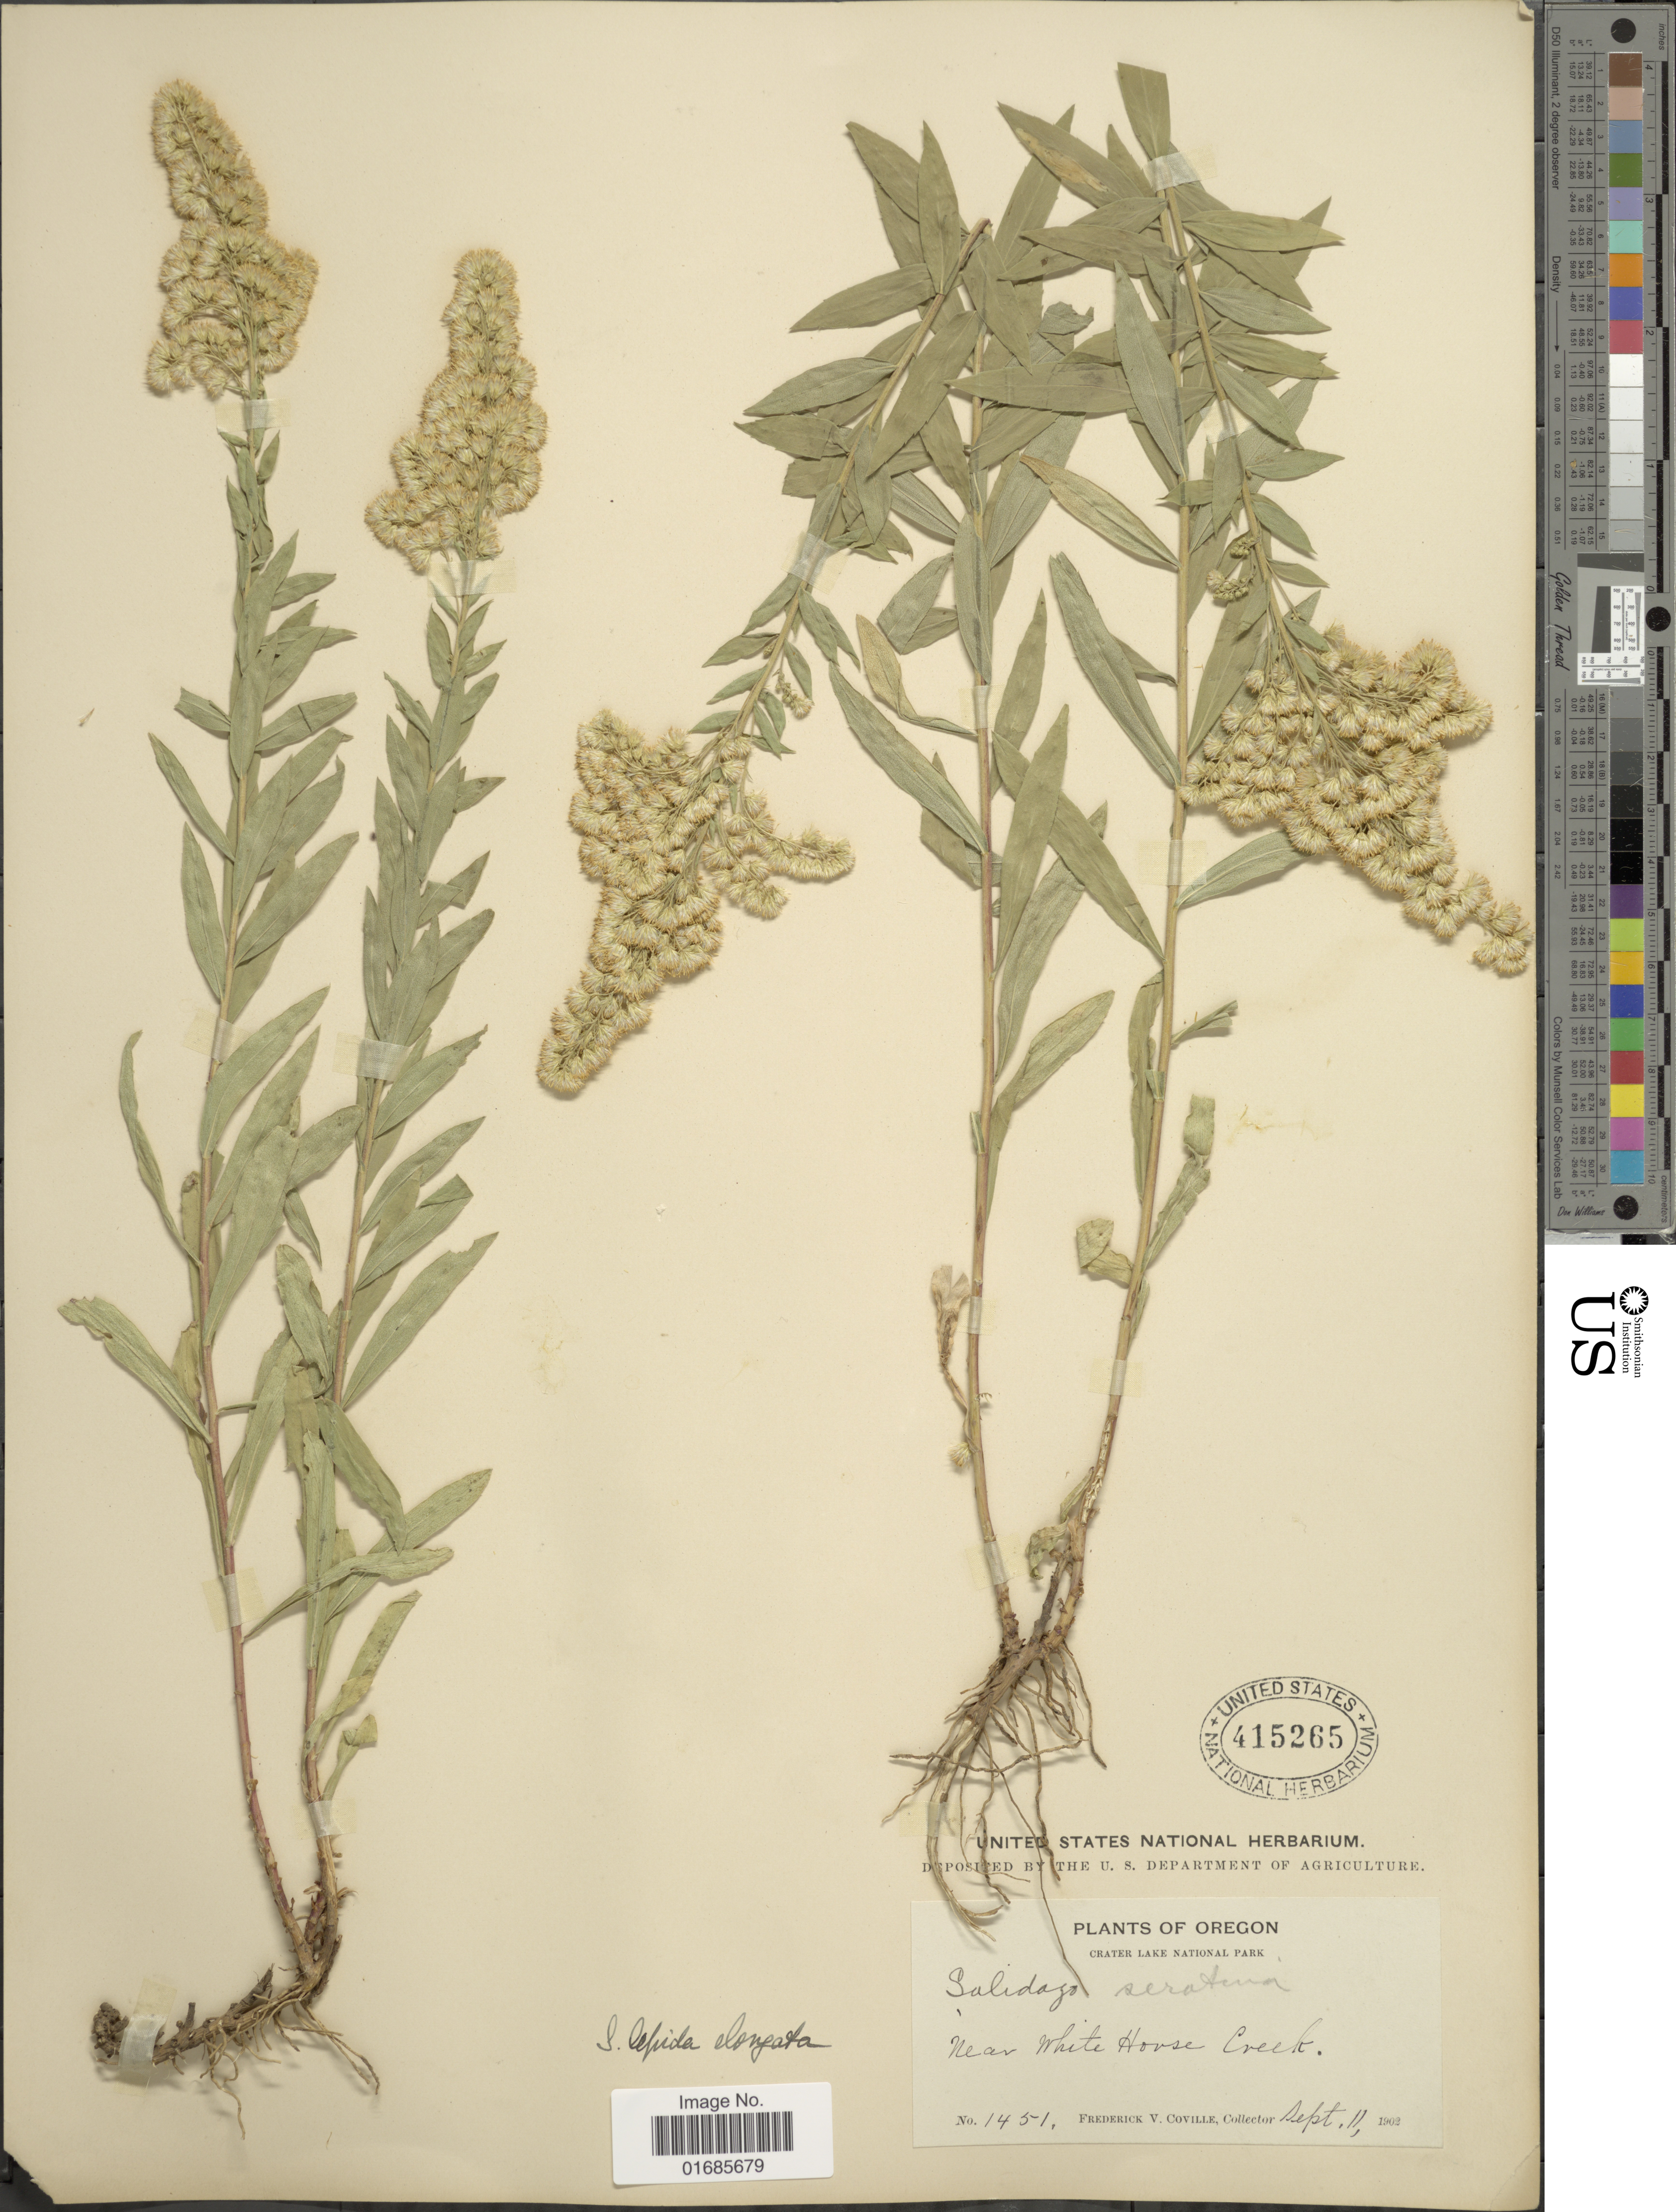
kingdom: Plantae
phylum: Tracheophyta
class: Magnoliopsida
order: Asterales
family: Asteraceae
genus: Solidago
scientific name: Solidago canadensis var. salebrosa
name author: (Piper) M.E. Jones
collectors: F. V. Coville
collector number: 1451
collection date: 1902-09-11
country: United States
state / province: Oregon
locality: Crater Lake National Park, near White House Creek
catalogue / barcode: US 415265